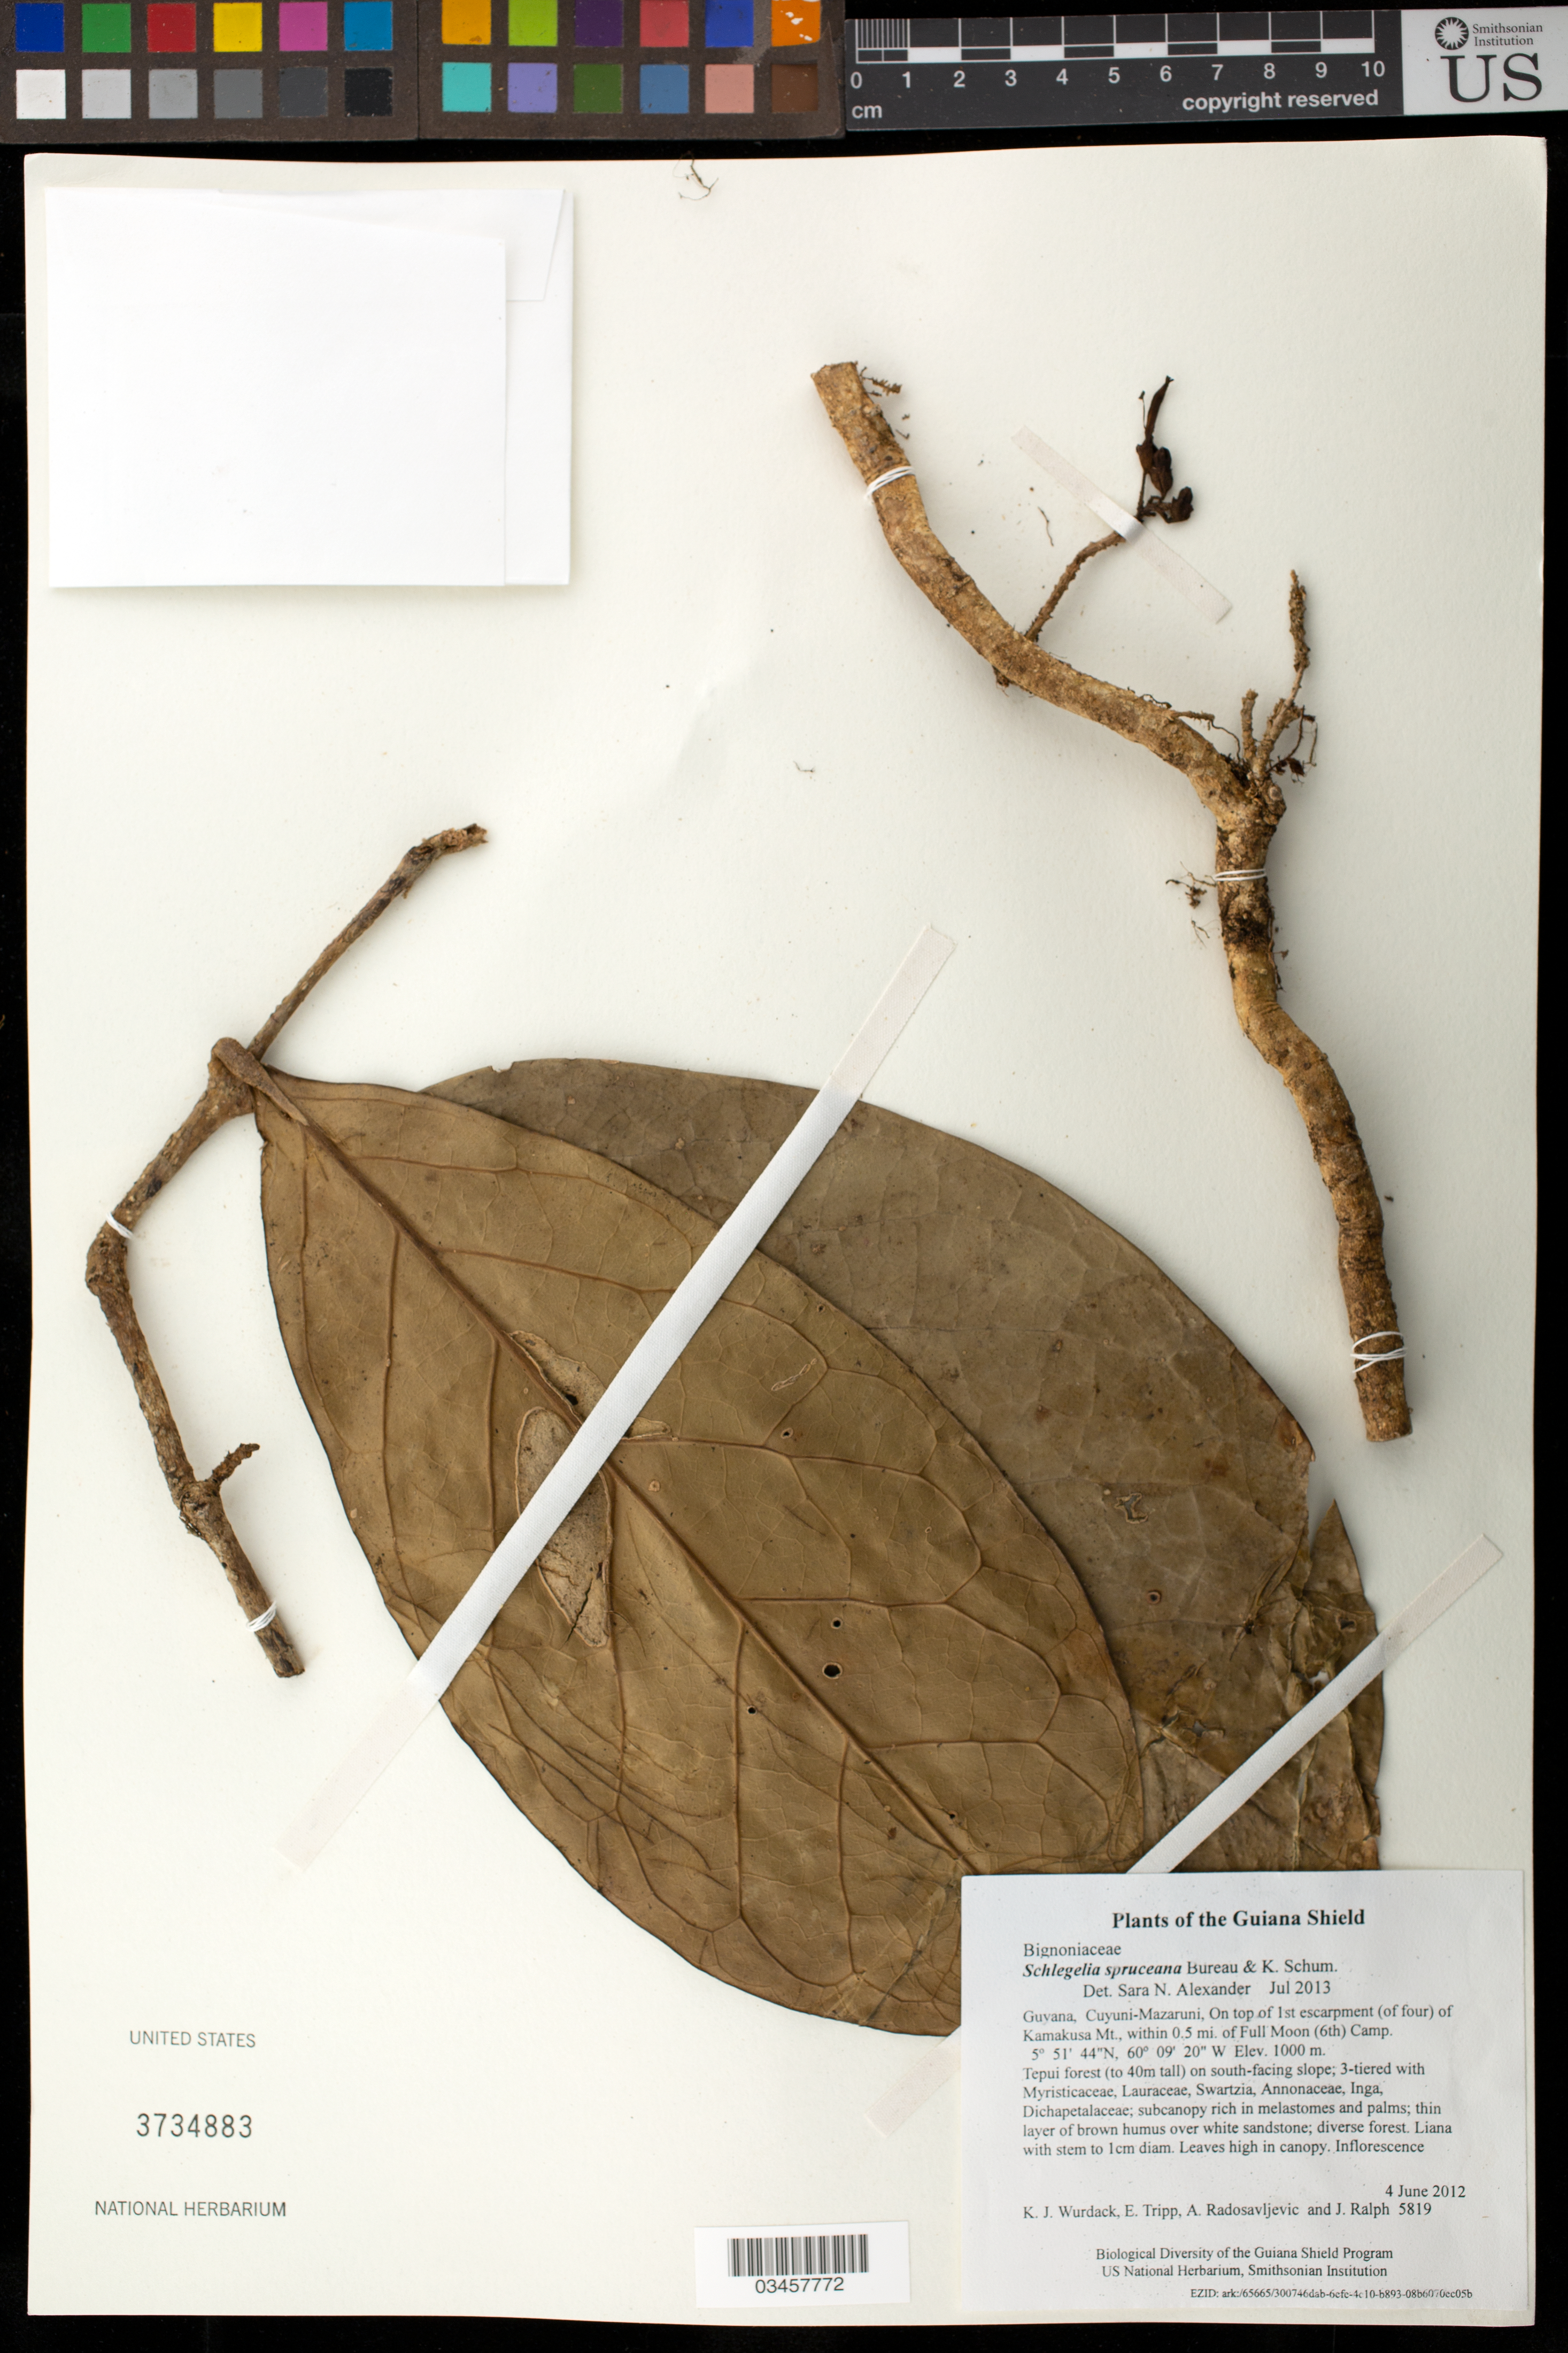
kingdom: Plantae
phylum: Tracheophyta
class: Magnoliopsida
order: Lamiales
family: Schlegeliaceae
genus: Schlegelia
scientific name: Schlegelia spruceana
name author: Bureau & K. Schum.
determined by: Alexander, S. N.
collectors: K. Wurdack, E. Tripp, A. Radosavljevic & J. Ralph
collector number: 5819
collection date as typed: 4 June 2012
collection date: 2012-06-04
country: Guyana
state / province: Cuyuni-Mazaruni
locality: On top of 1st escarpment (of four) of Kamakusa Mt., within 0.5 mi. of Full Moon (6th) Camp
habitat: Tepui forest (to 40m tall) on south-facing slope; 3-tiered with Myristicaceae, Lauraceae, Swartzia, Annonaceae, Inga, Dichapetalaceae; subcanopy rich in melastomes and palms; thin layer of brown humus over white sandstone; diverse forest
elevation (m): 1000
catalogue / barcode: US 3734883